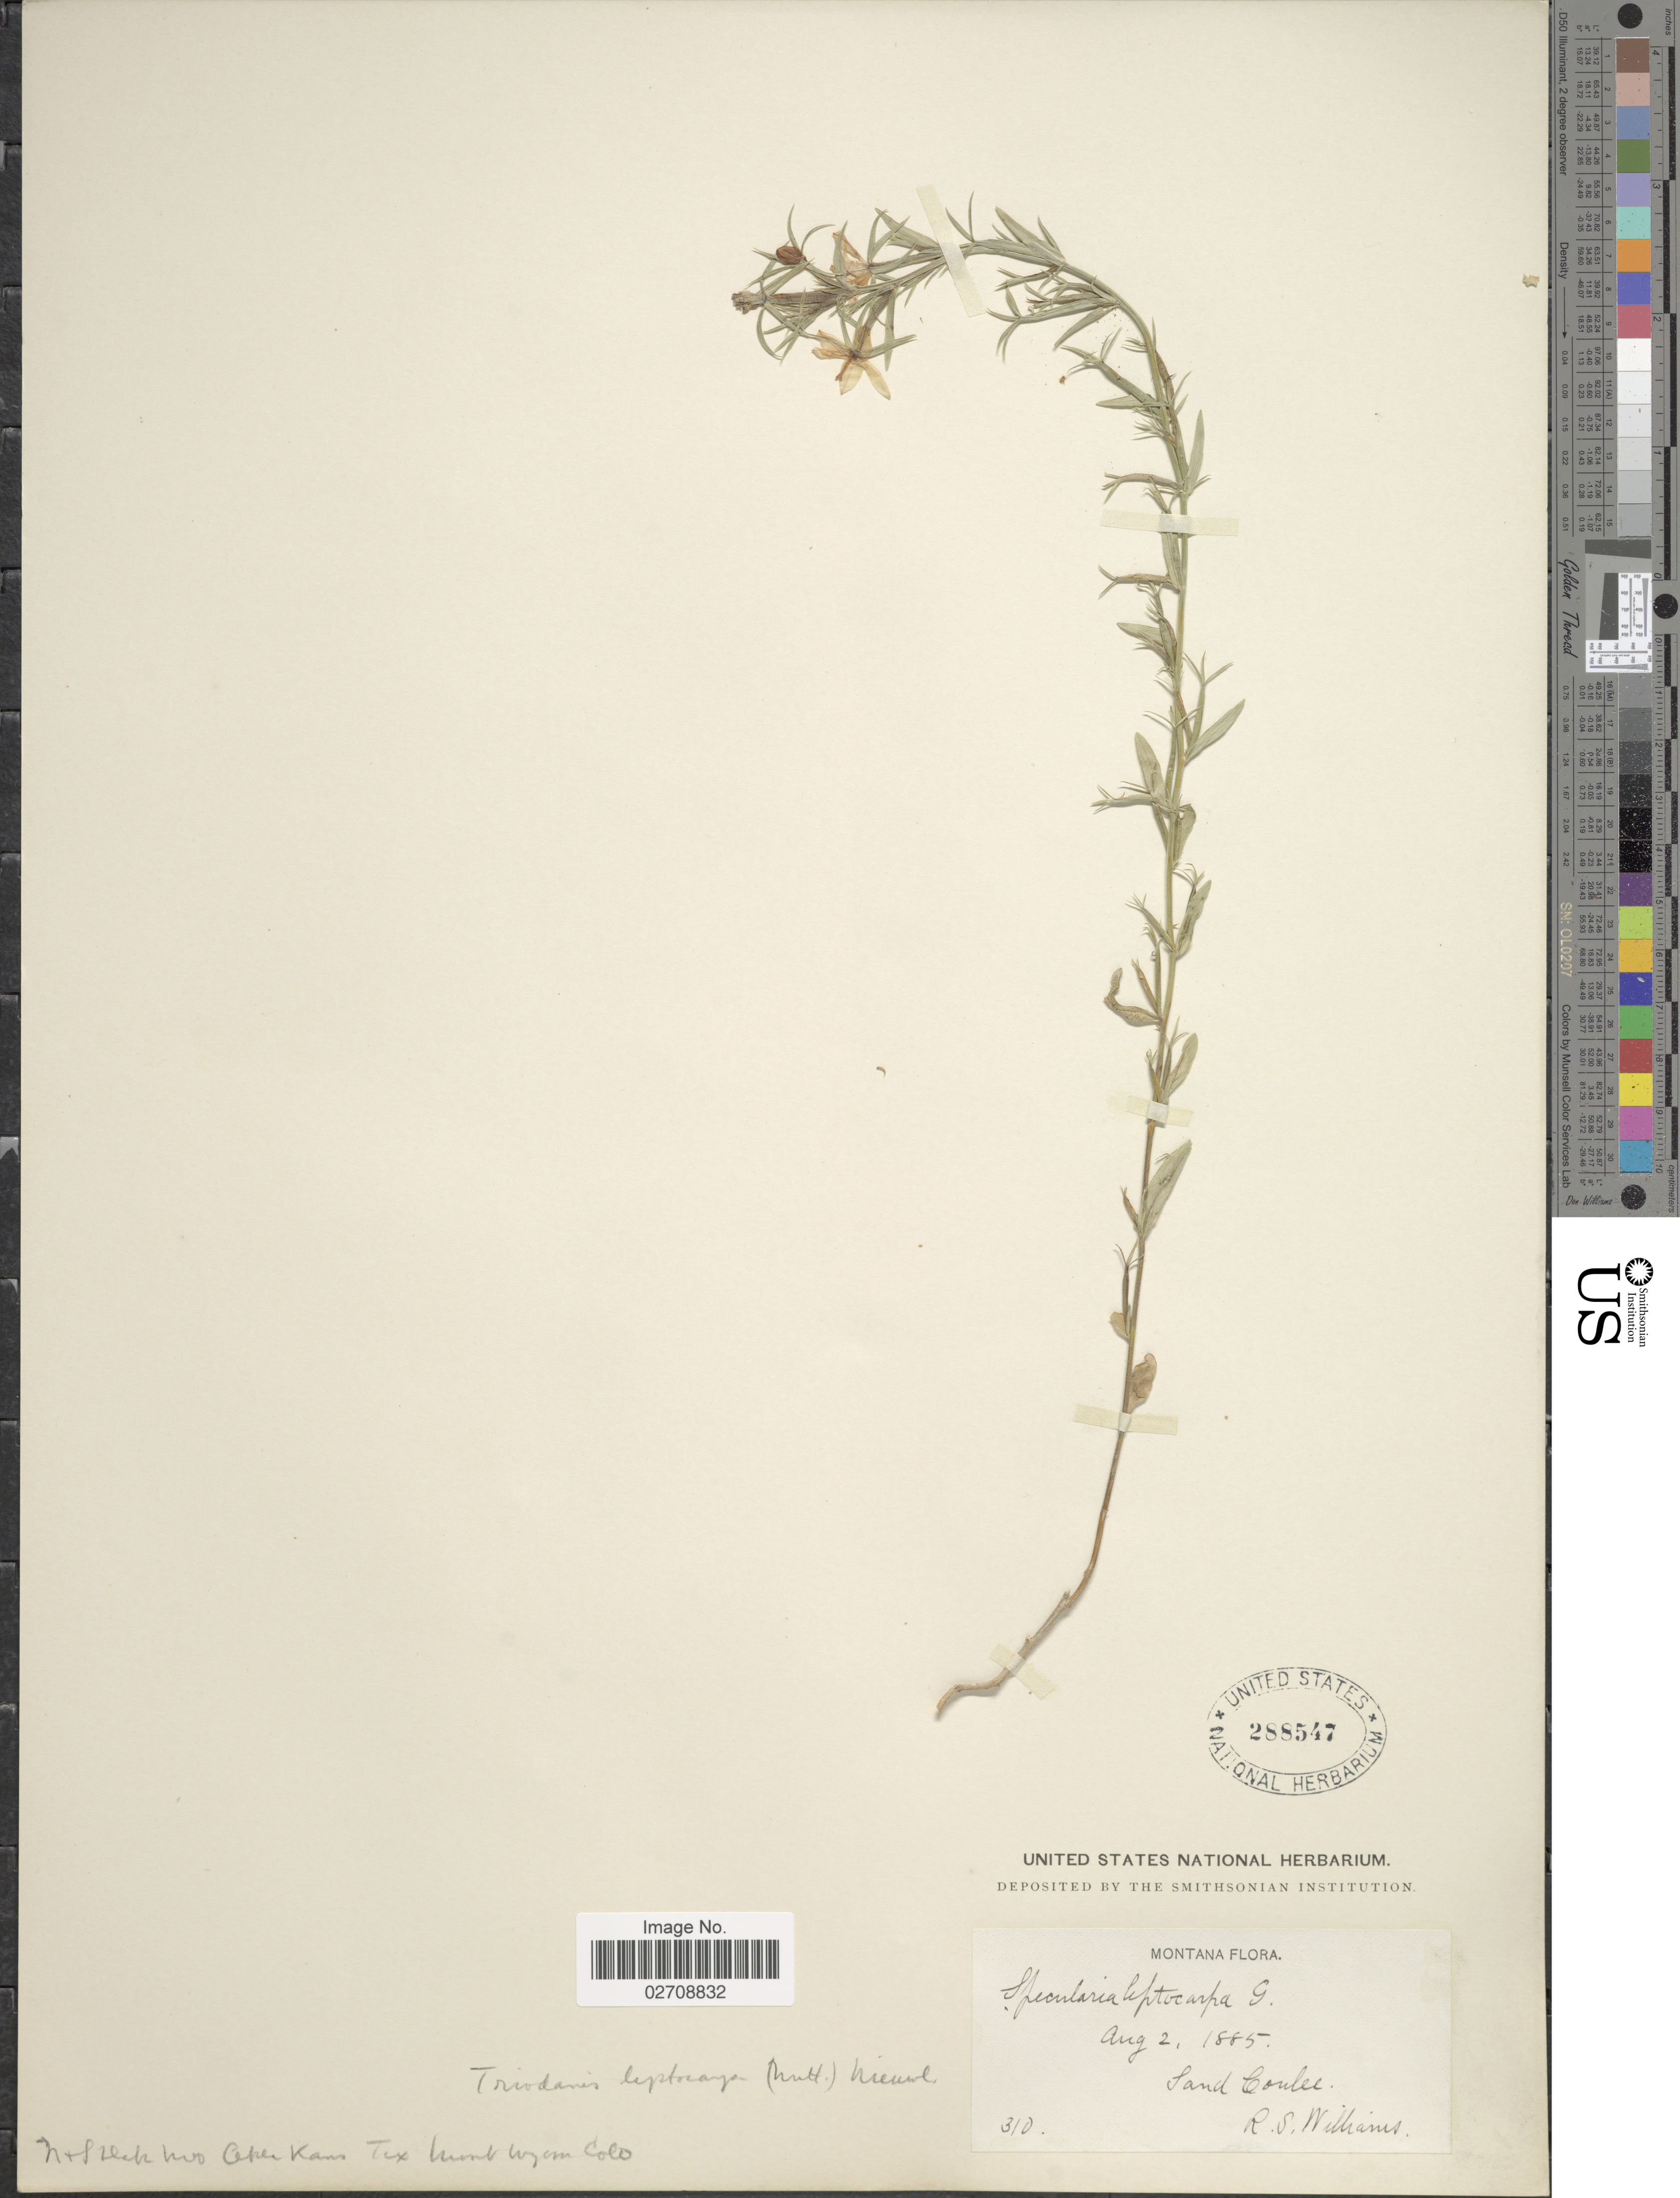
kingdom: Plantae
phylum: Tracheophyta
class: Magnoliopsida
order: Asterales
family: Campanulaceae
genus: Triodanis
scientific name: Triodanis leptocarpa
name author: Nieuwl.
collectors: R. S. Williams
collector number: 310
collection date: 1885-08-02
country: United States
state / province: Montana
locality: Sand Coulee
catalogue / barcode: US 288547